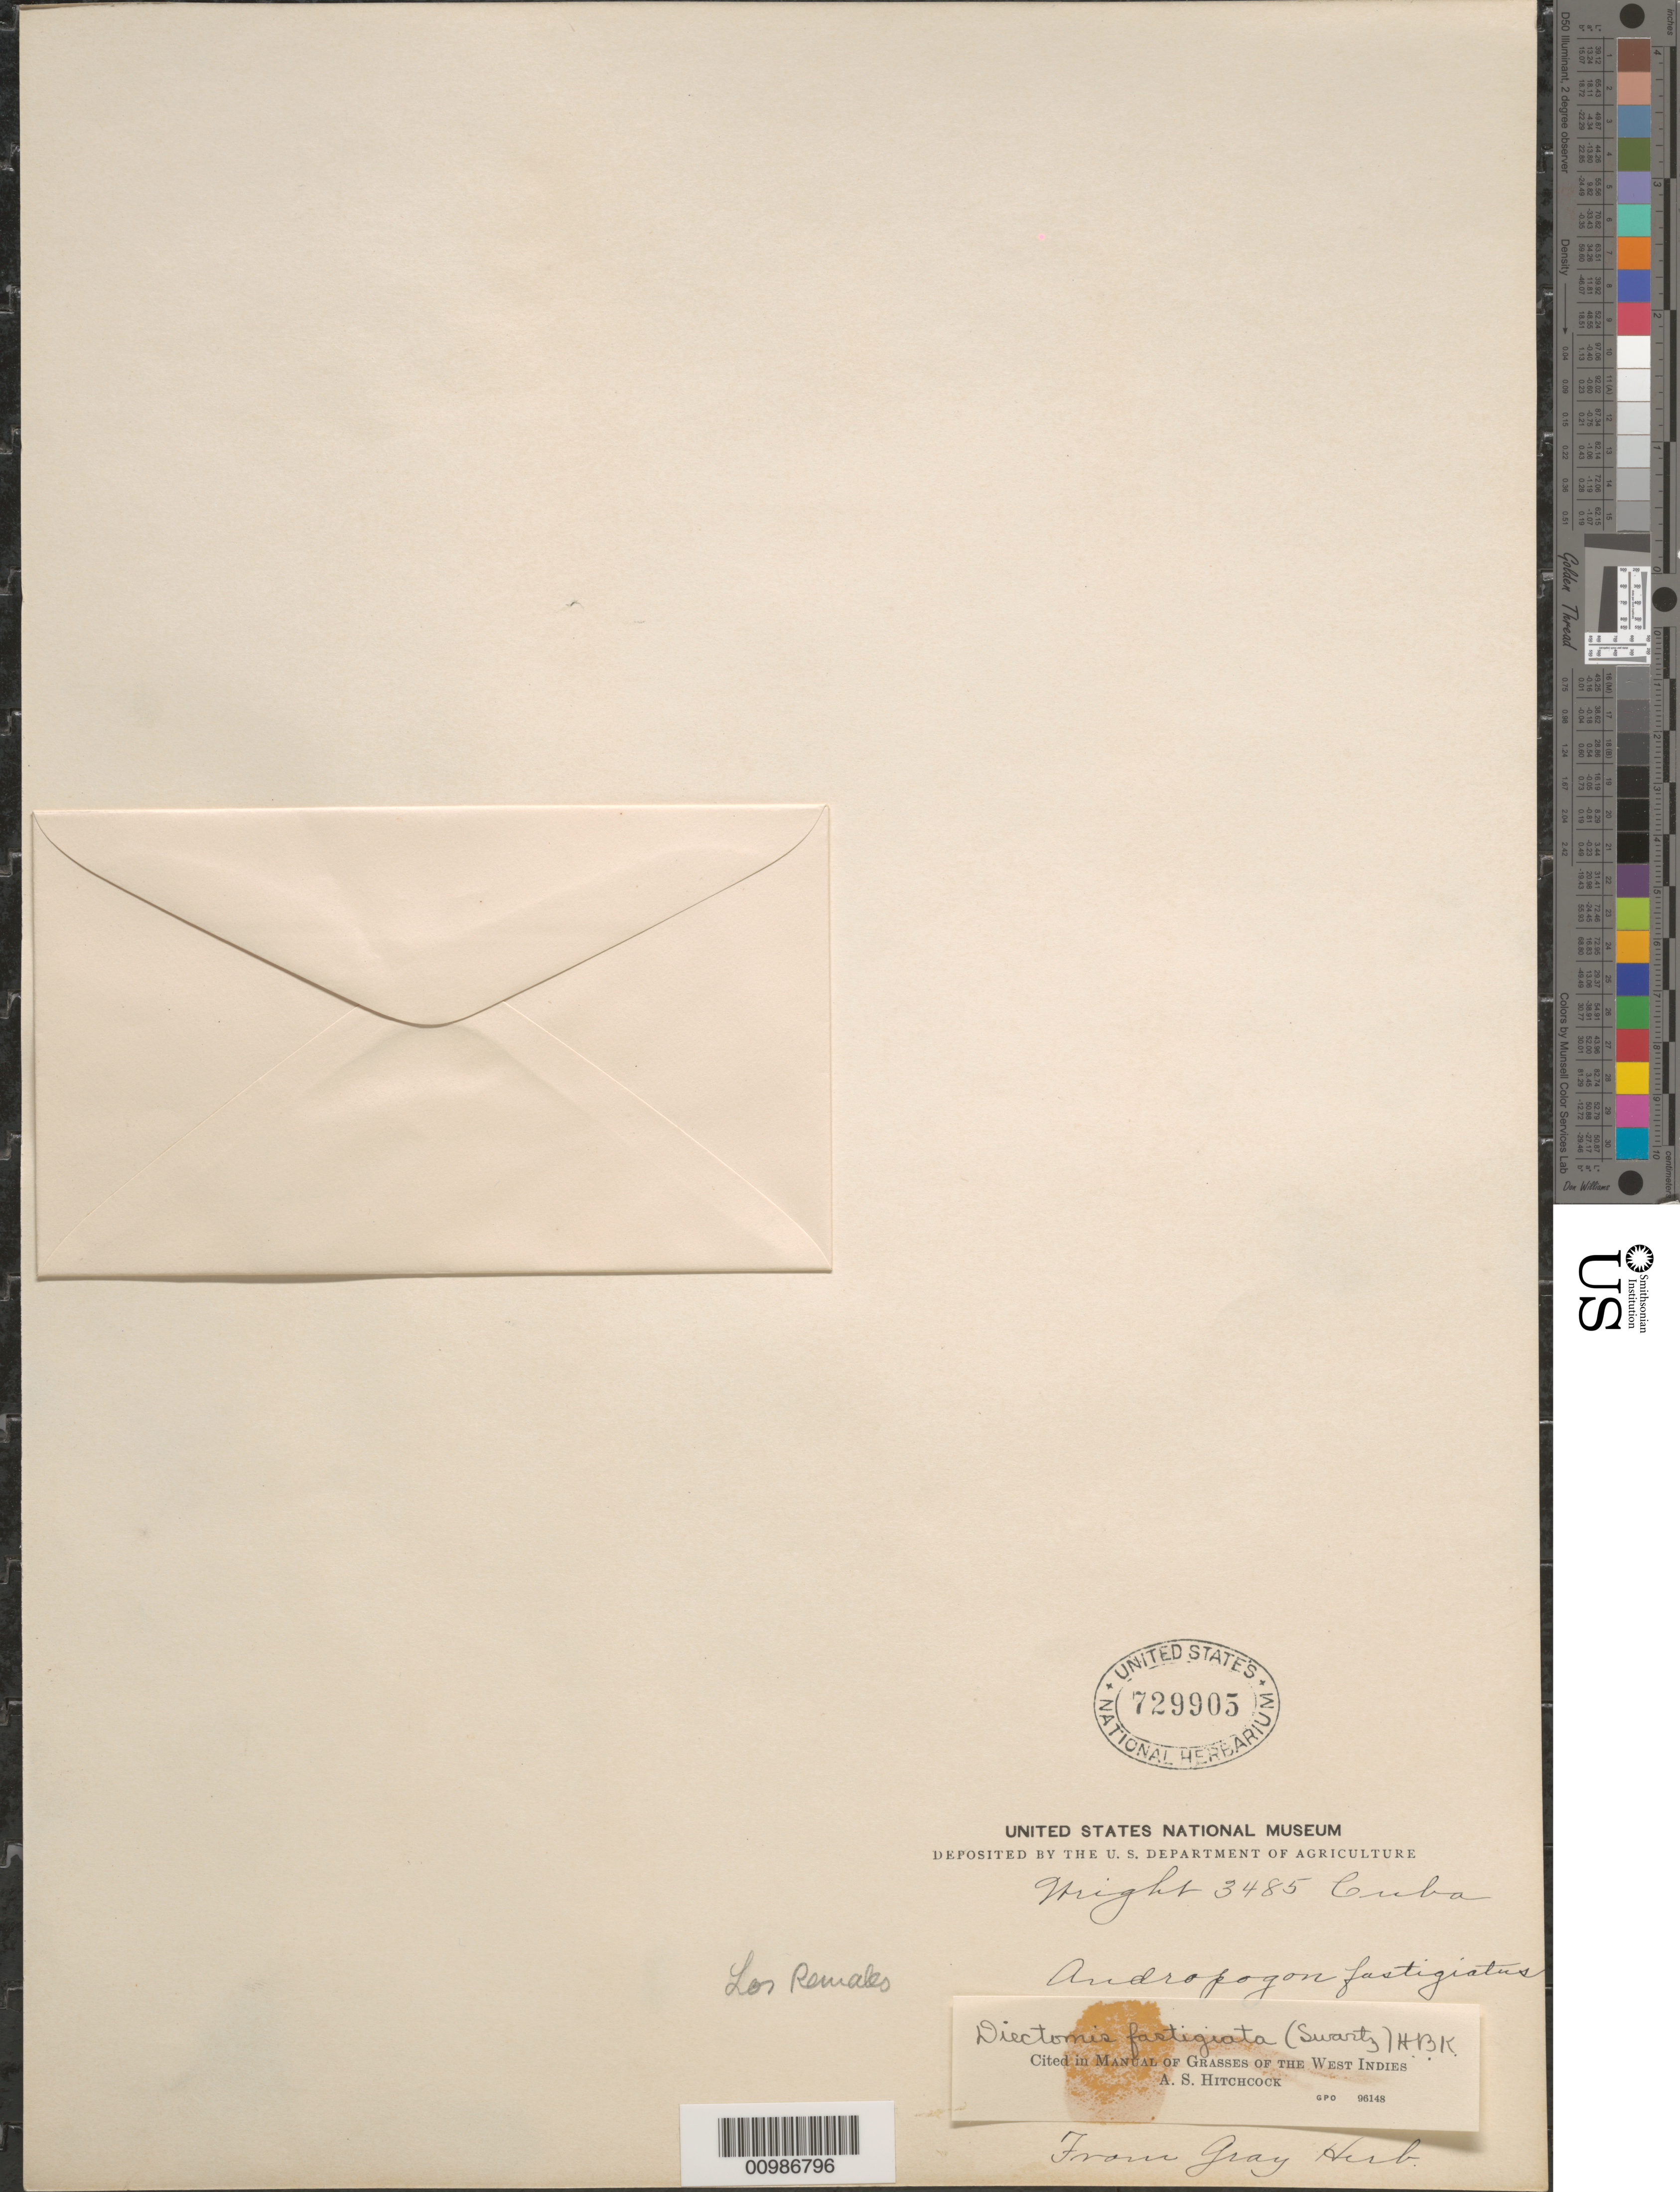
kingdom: Plantae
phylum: Tracheophyta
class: Liliopsida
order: Poales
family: Poaceae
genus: Andropogon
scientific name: Andropogon fastigiatus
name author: Sw.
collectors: C. Wright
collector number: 3485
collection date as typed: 1800 to 1899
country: Cuba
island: Cuba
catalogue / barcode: US 729905